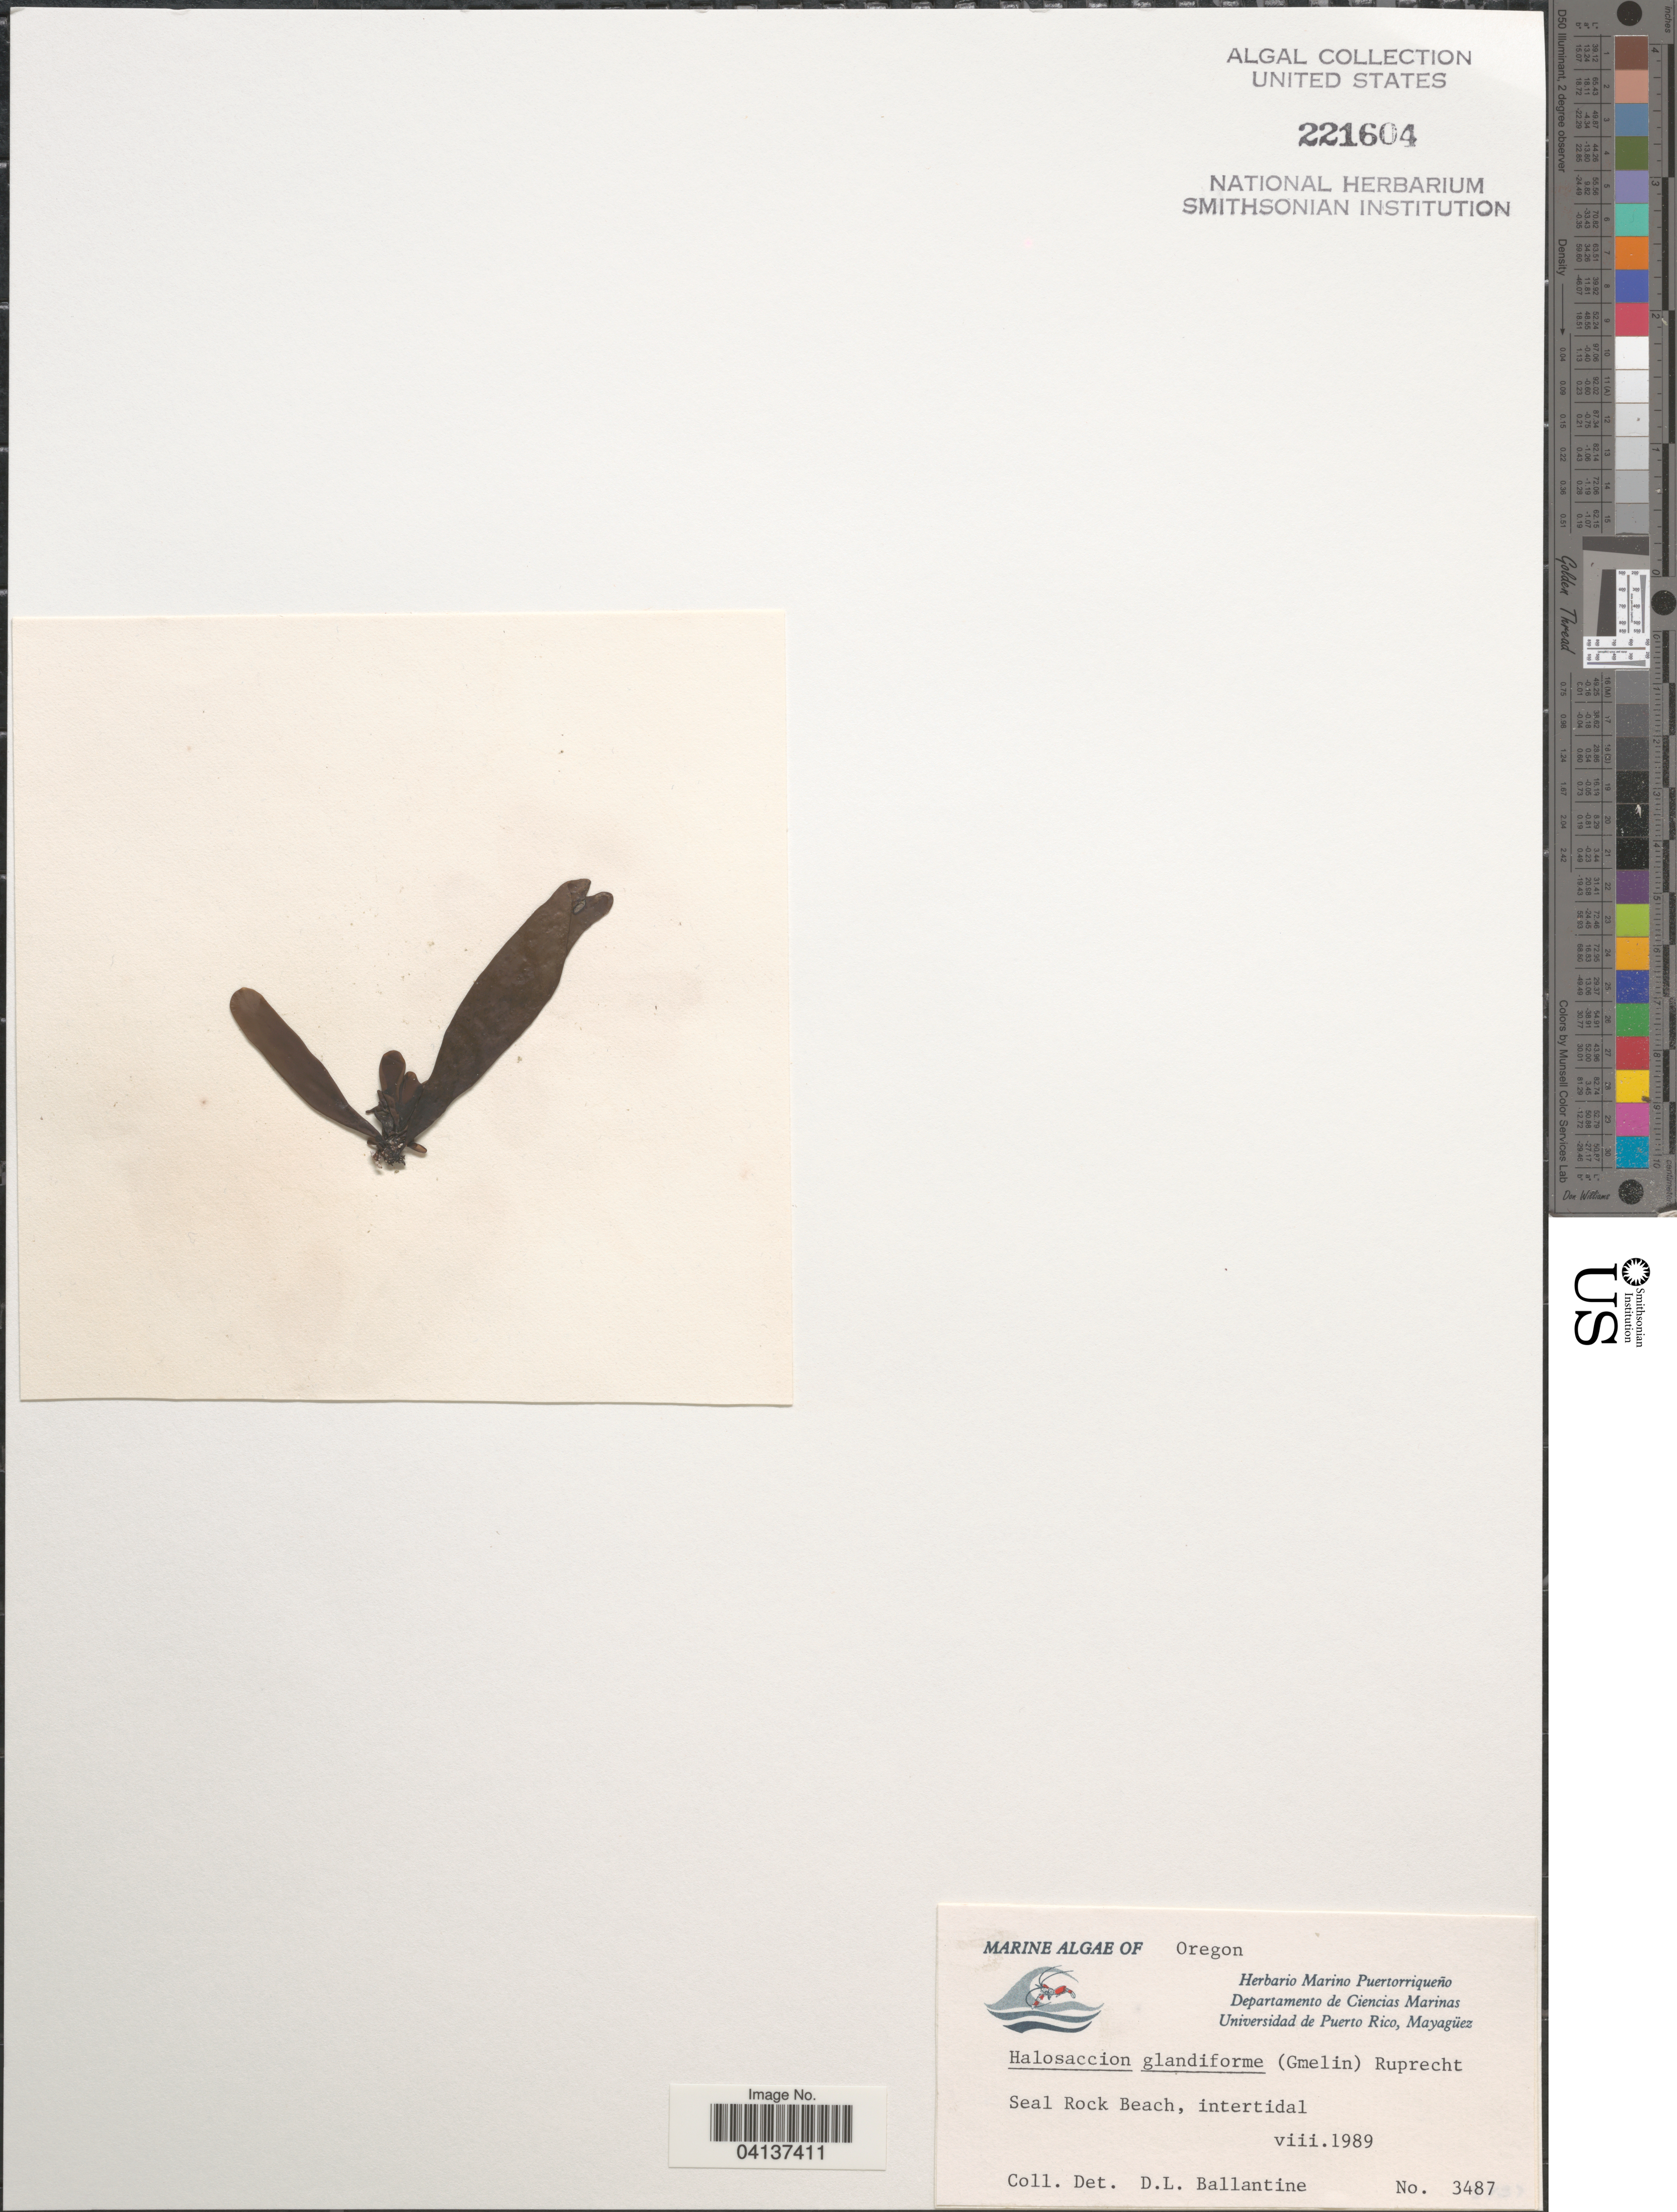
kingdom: Plantae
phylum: Rhodophyta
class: Florideophyceae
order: Palmariales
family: Palmariaceae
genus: Halosaccion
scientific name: Halosaccion glandiforme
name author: (S.G. Gmel.) Rupr.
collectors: D.L. Ballantine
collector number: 3487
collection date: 1989-08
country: United States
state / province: Oregon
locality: Seal Rock Beach, intertidal.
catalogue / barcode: US 221604